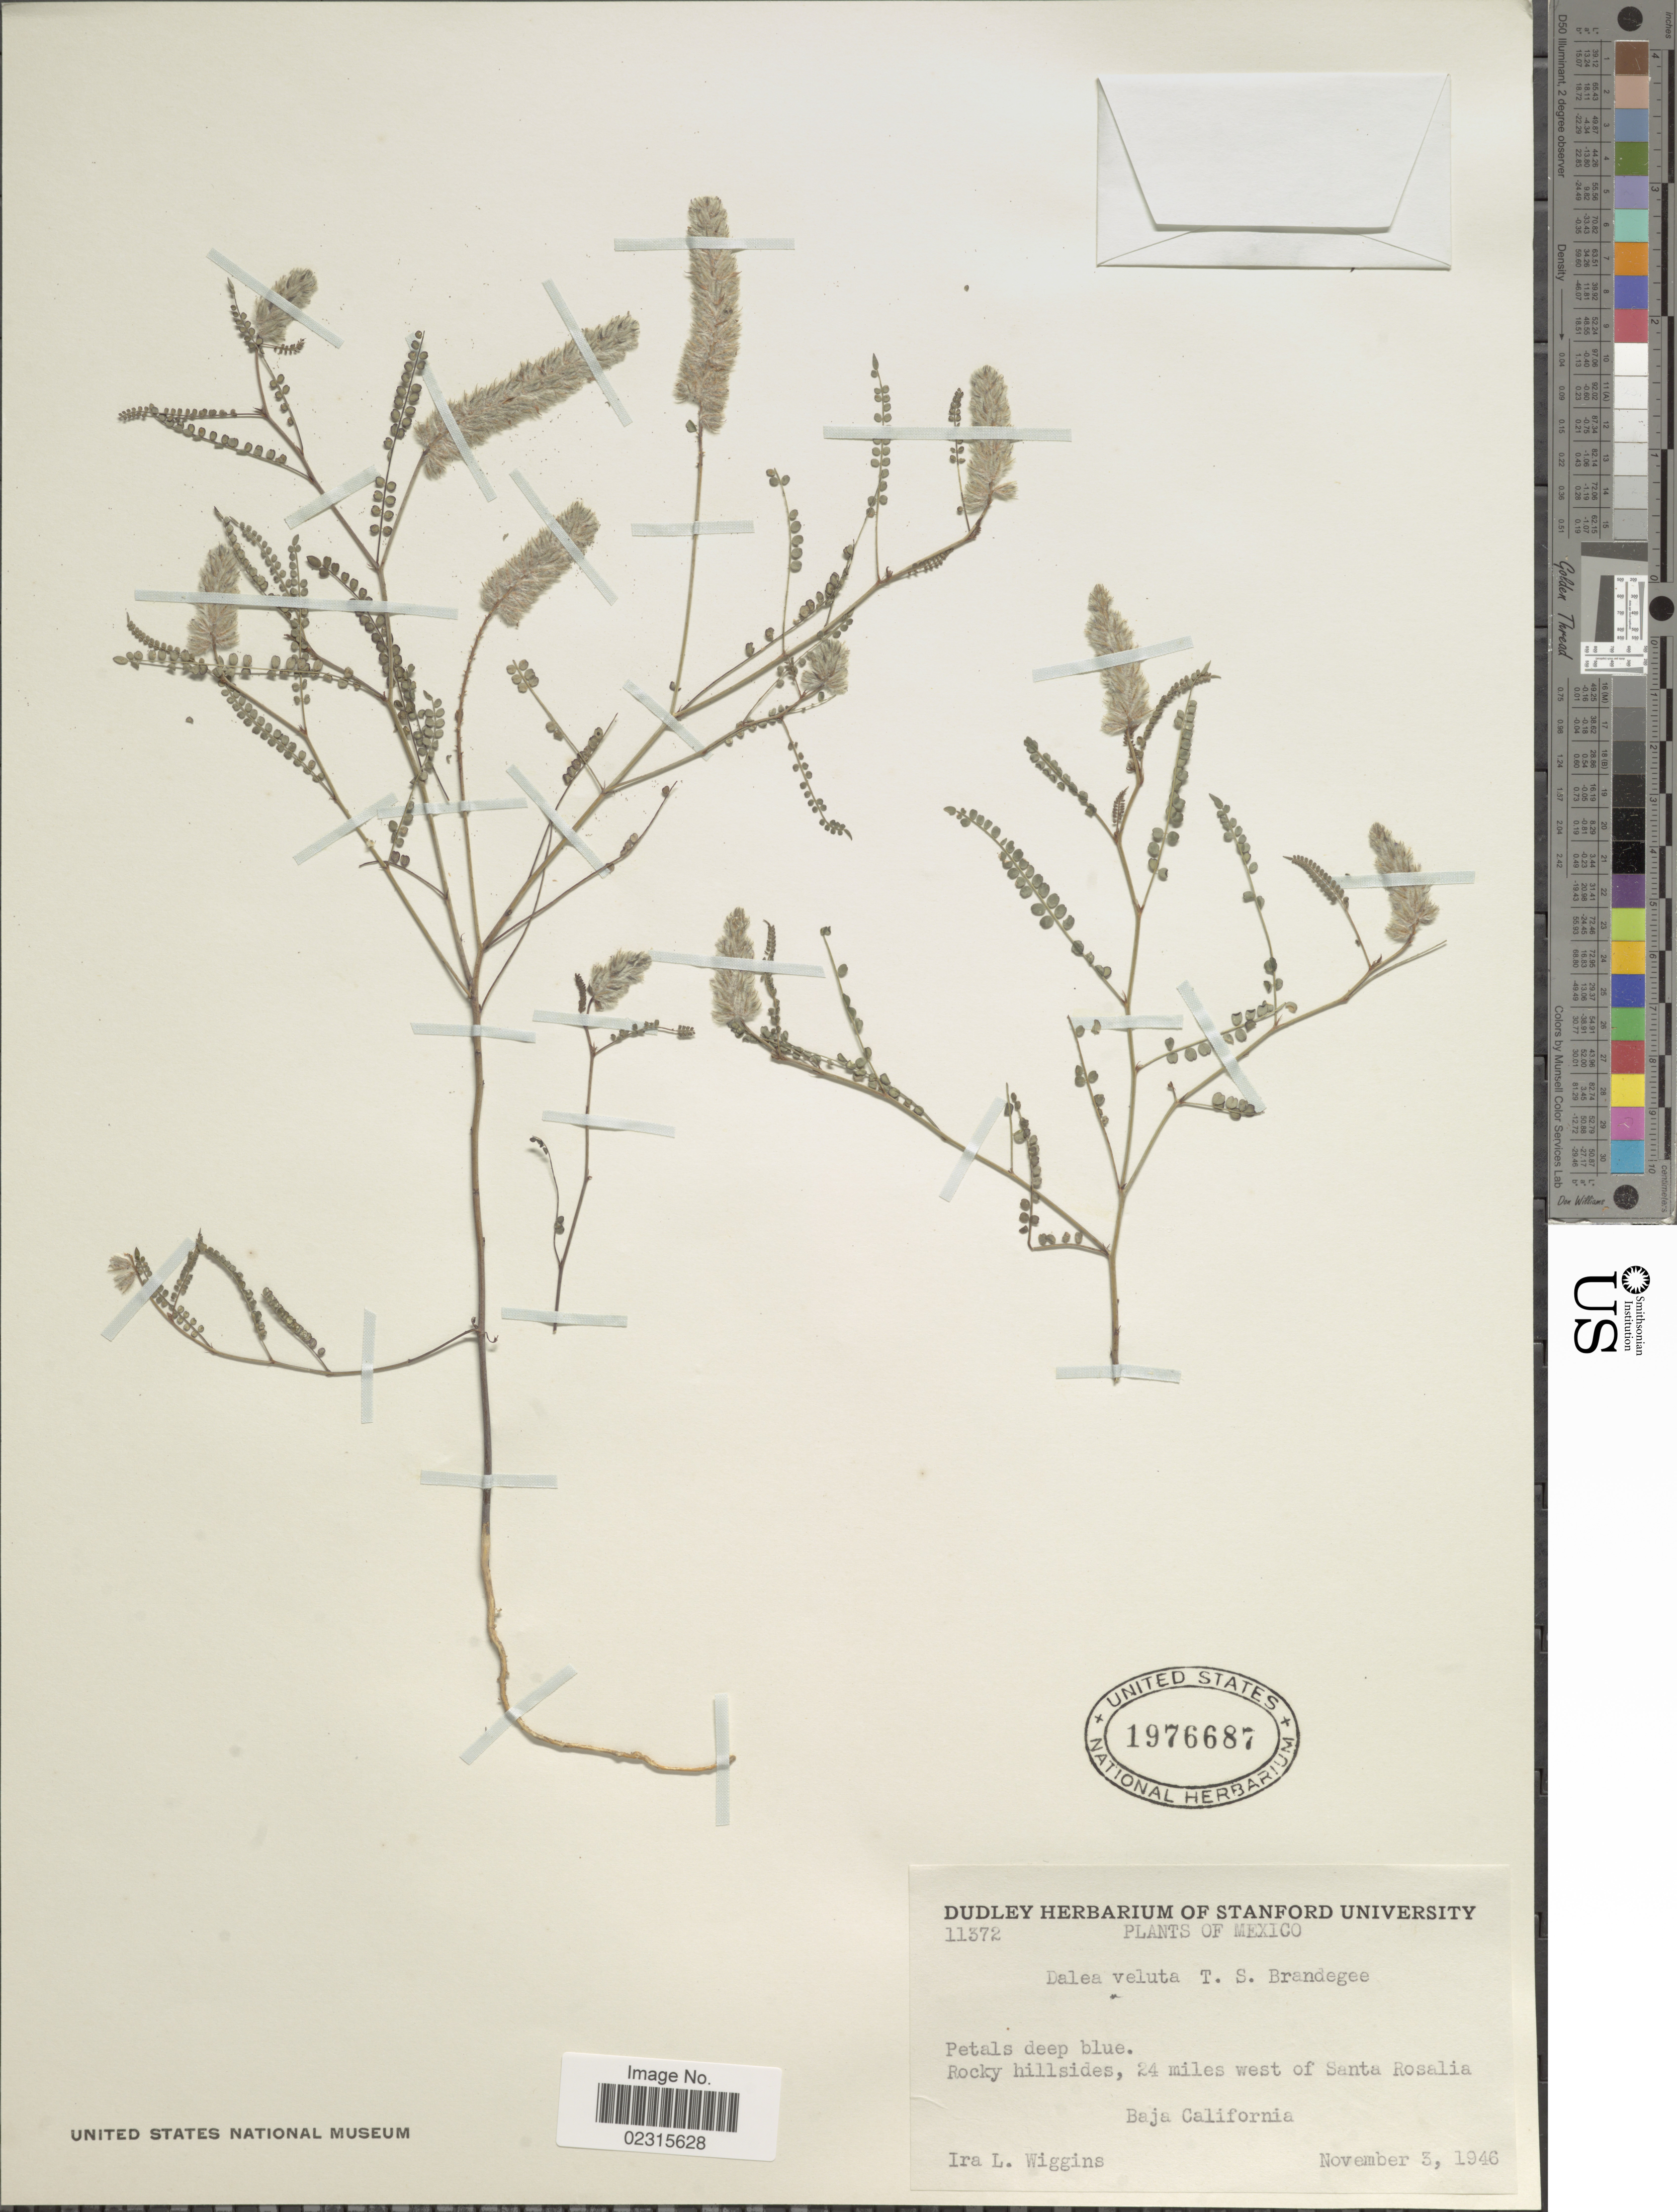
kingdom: Plantae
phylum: Tracheophyta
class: Magnoliopsida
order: Fabales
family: Fabaceae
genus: Marina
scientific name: Marina vetula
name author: (Brandegee) Barneby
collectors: I. L. Wiggins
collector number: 11372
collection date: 1946-11-03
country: Mexico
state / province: Baja California Sur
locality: Rocky hillsides, 24 miles west of Santa Rosalia, Baja California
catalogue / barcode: US 1976687